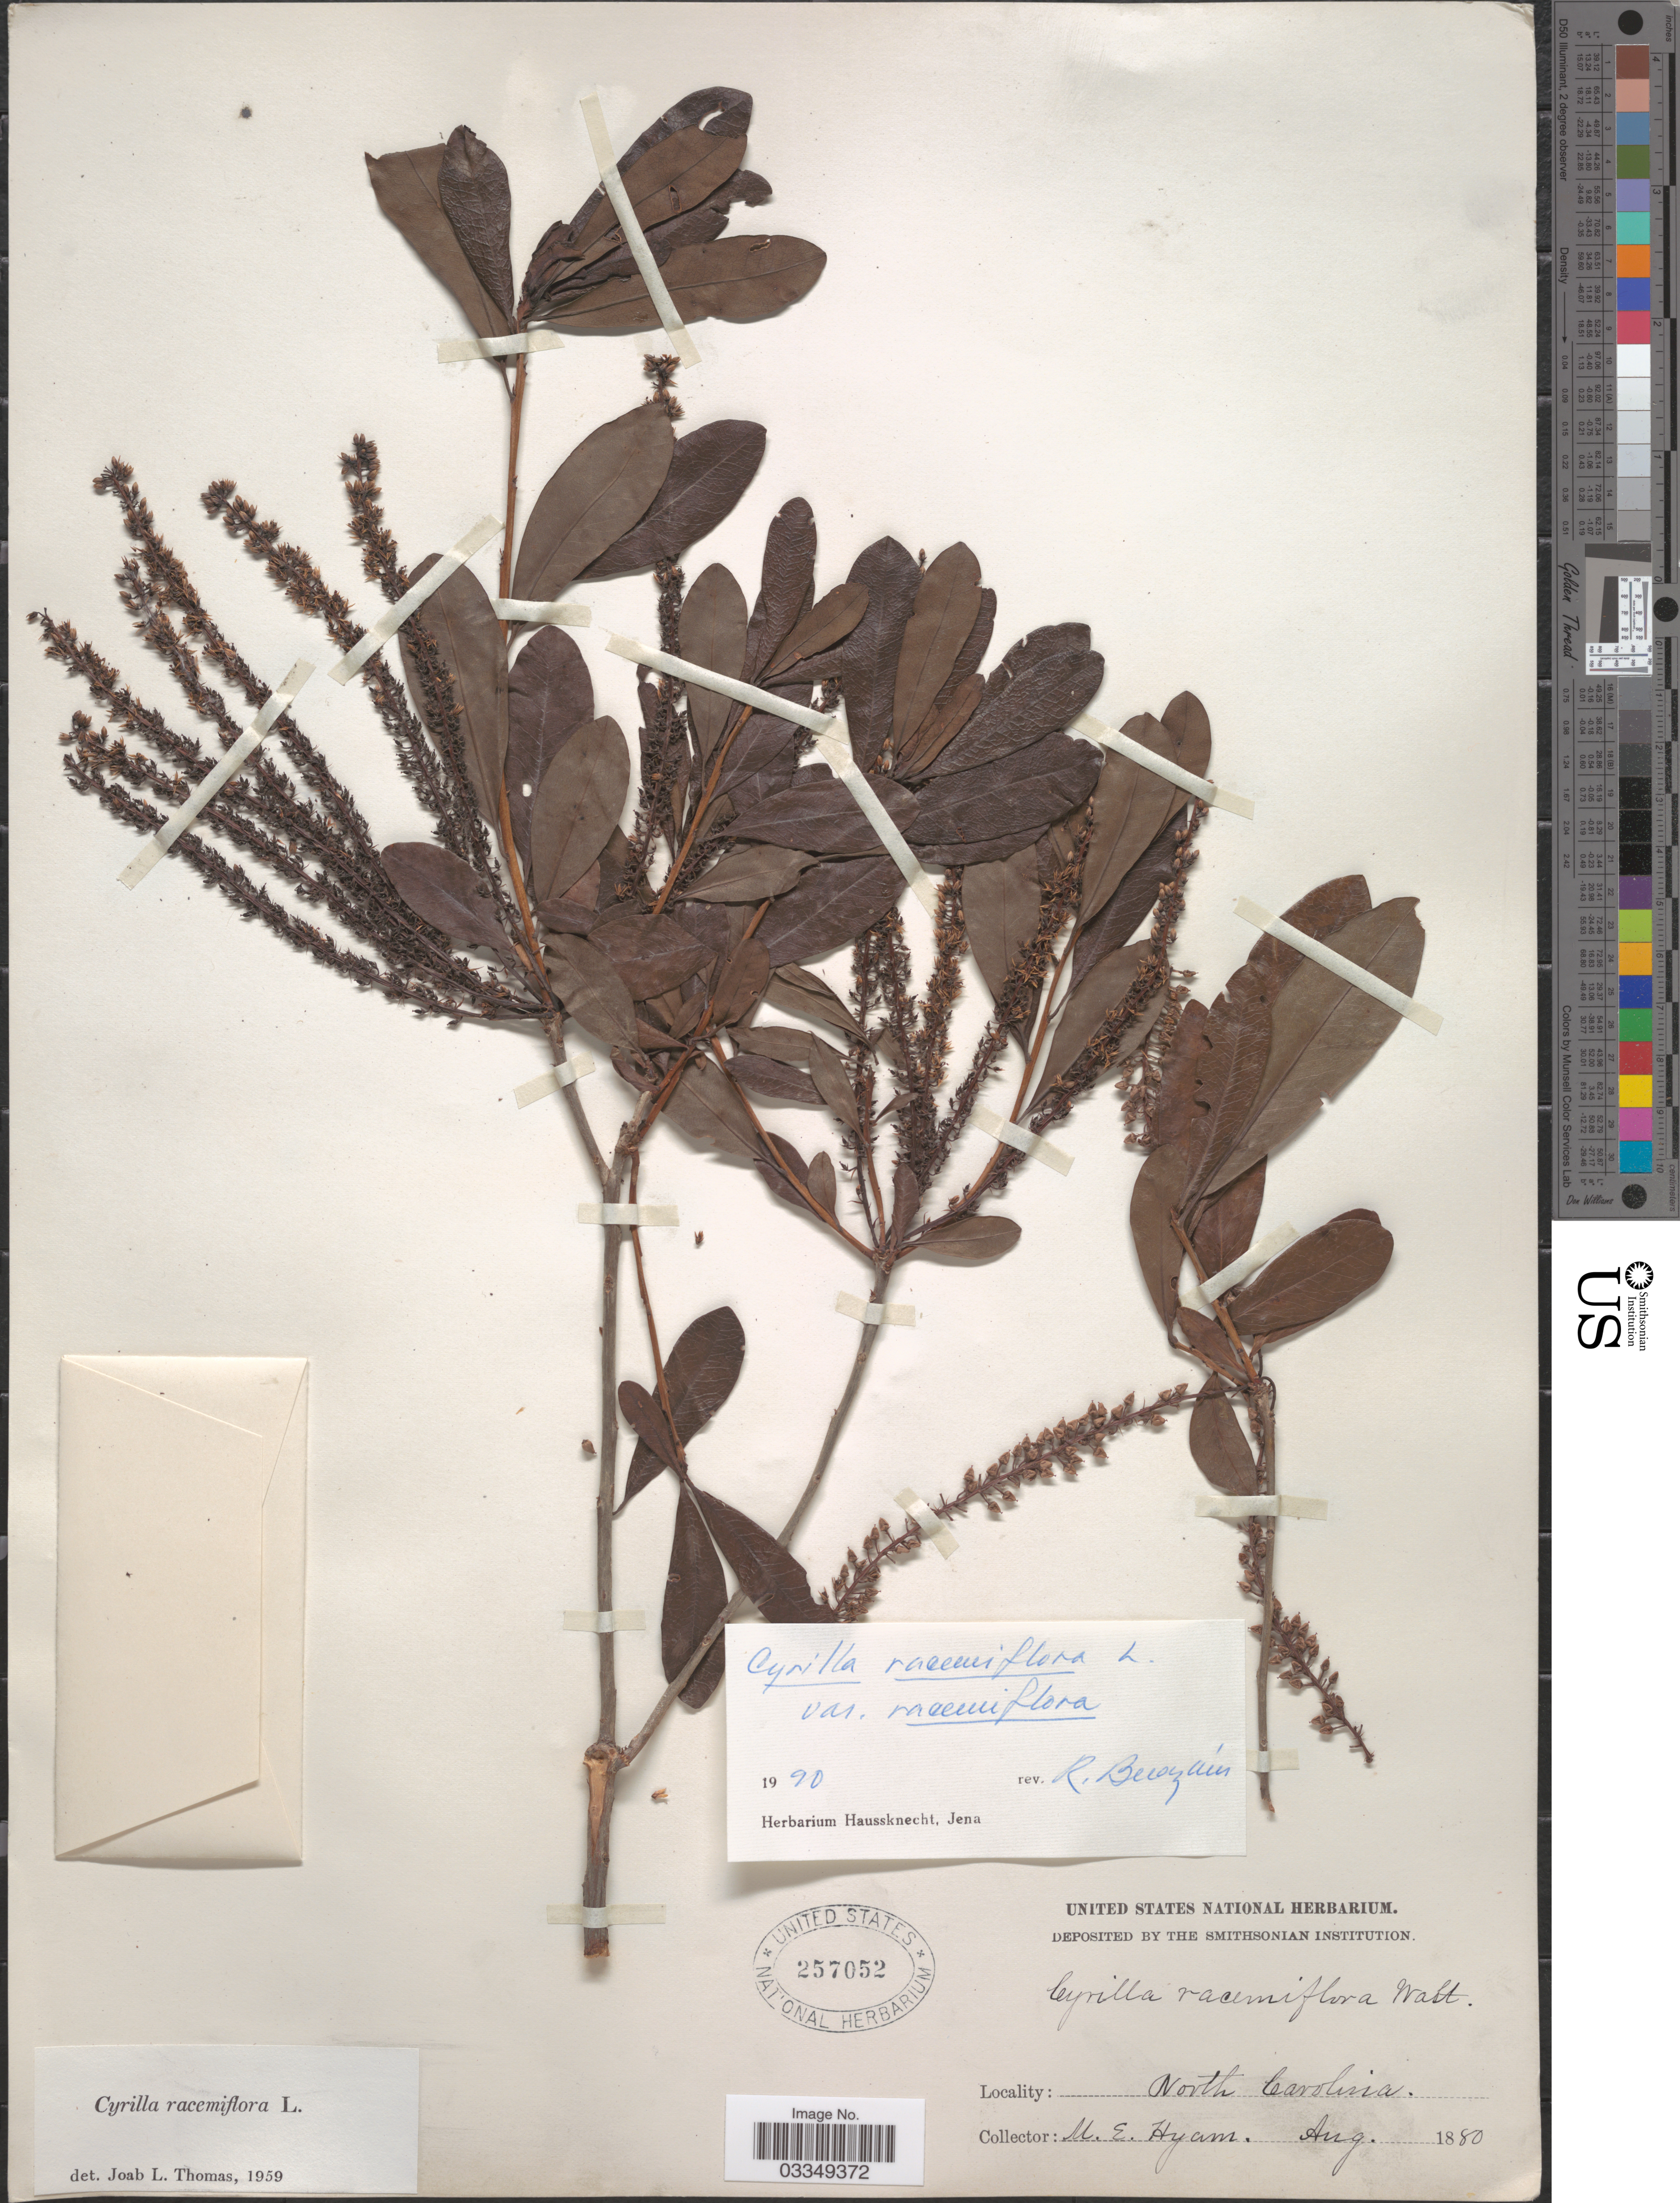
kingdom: Plantae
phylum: Tracheophyta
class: Magnoliopsida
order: Ericales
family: Cyrillaceae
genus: Cyrilla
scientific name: Cyrilla racemiflora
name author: L.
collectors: M. E. Hyams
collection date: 1880-08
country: United States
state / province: North Carolina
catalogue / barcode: US 257052